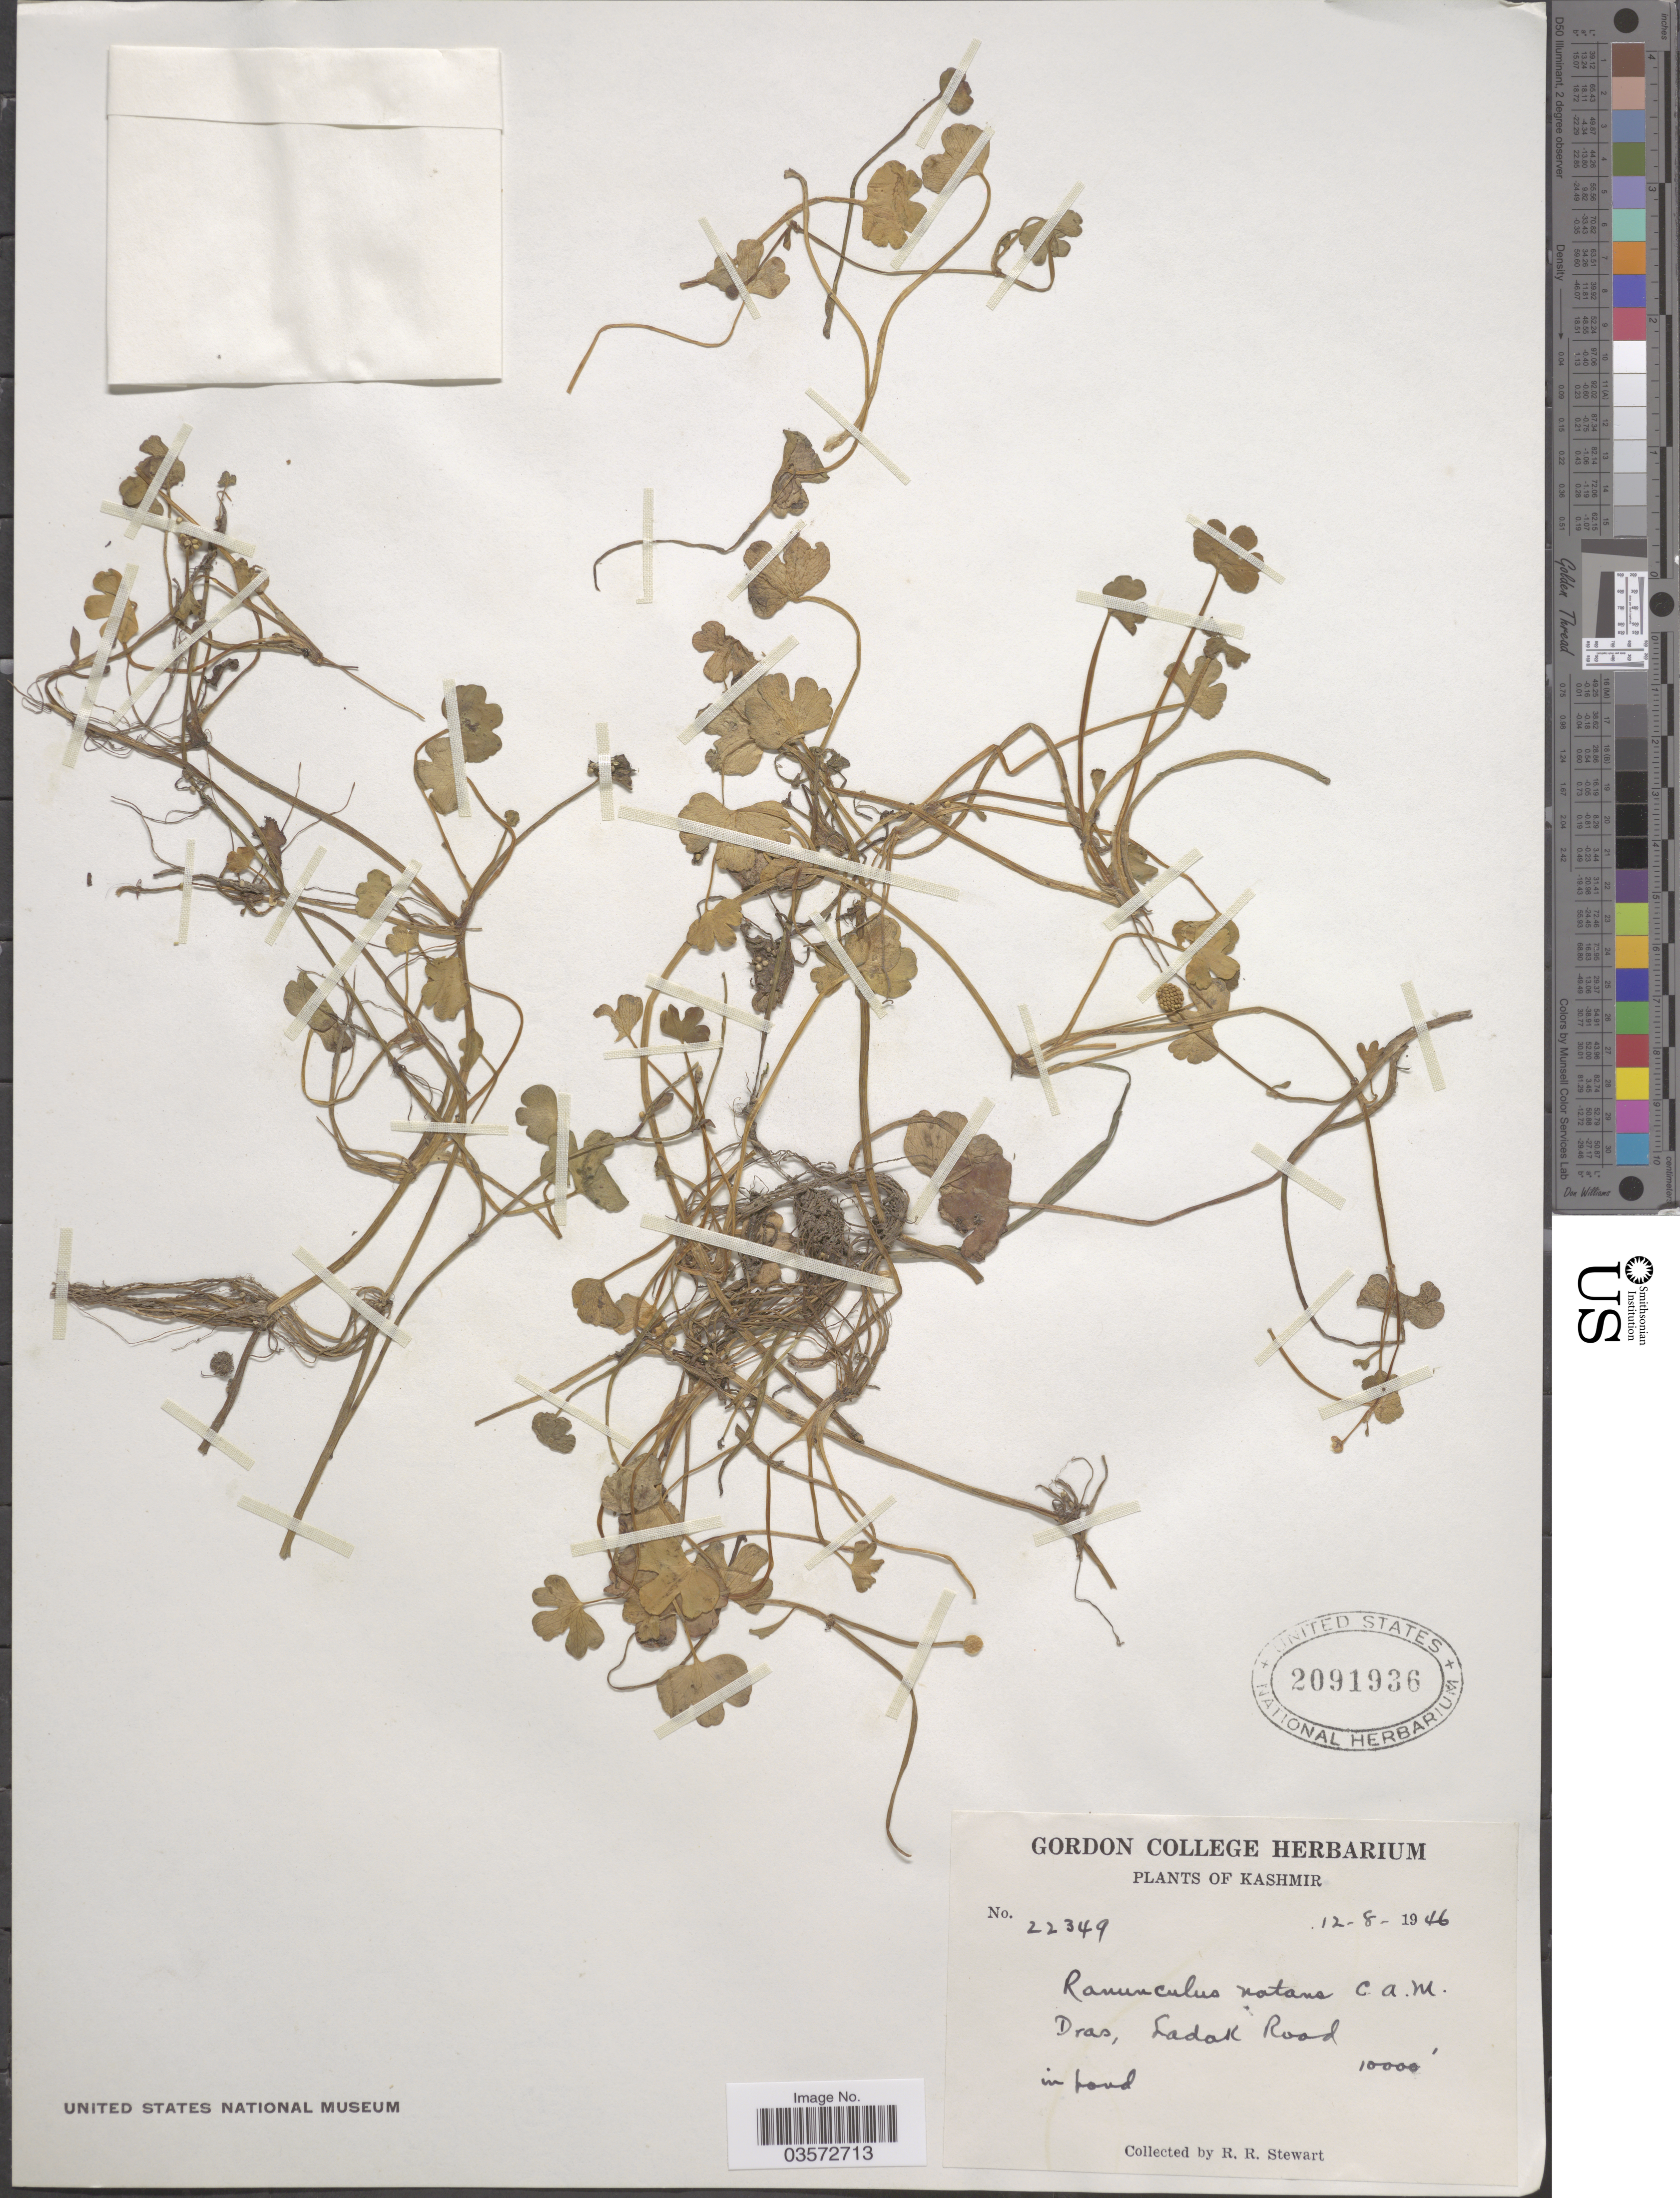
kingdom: Plantae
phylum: Tracheophyta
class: Magnoliopsida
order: Ranunculales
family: Ranunculaceae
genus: Ranunculus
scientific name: Ranunculus natans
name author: C.A. Mey.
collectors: R. Stewart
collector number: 22349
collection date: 1946-08-12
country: India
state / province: Ladakh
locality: Kashmir. Dras, Ladak Road in pond.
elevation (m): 3048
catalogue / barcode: US 2091936